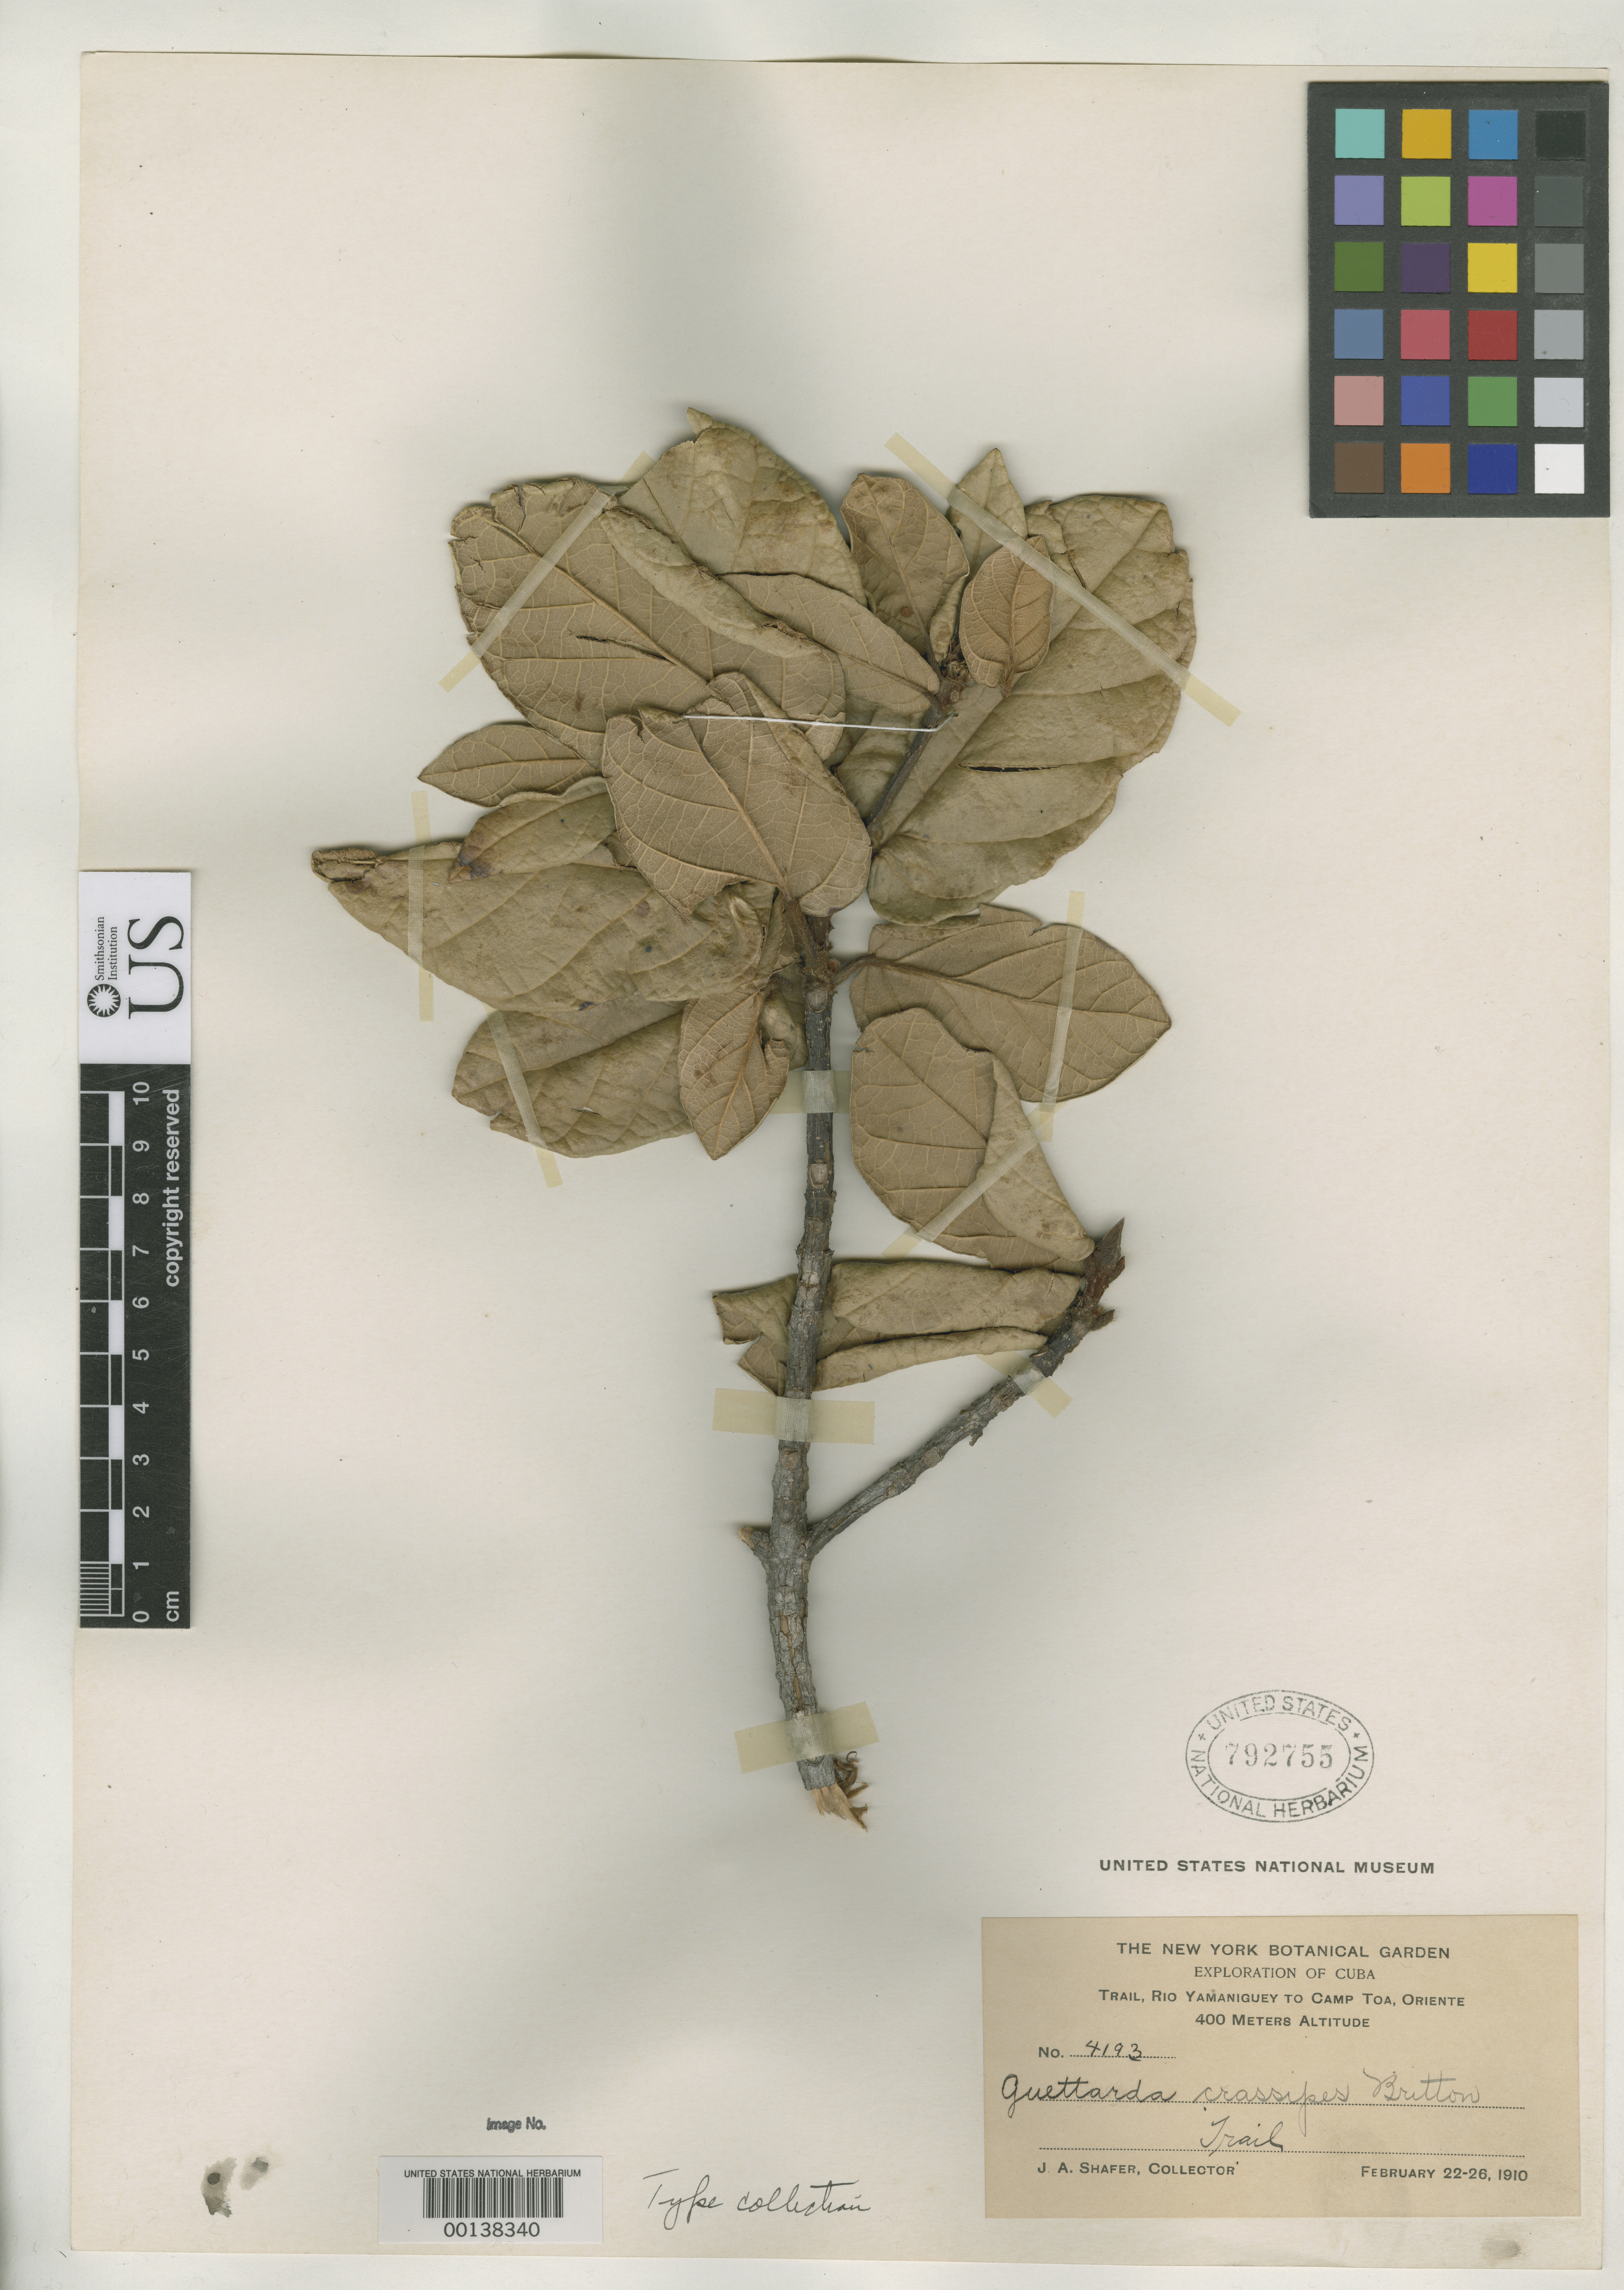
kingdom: Plantae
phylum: Tracheophyta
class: Magnoliopsida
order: Gentianales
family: Rubiaceae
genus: Guettarda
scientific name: Guettarda crassipes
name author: Britton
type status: Isotype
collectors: J. A. Shafer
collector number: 4193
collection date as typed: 22 Feb 1910 to 26 Feb 1910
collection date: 1910-02-22/1910-02-26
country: Cuba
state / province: Oriente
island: Greater Antilles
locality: Between Rio Yemaniguey and Camp Toa.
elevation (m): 400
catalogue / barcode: US 792755